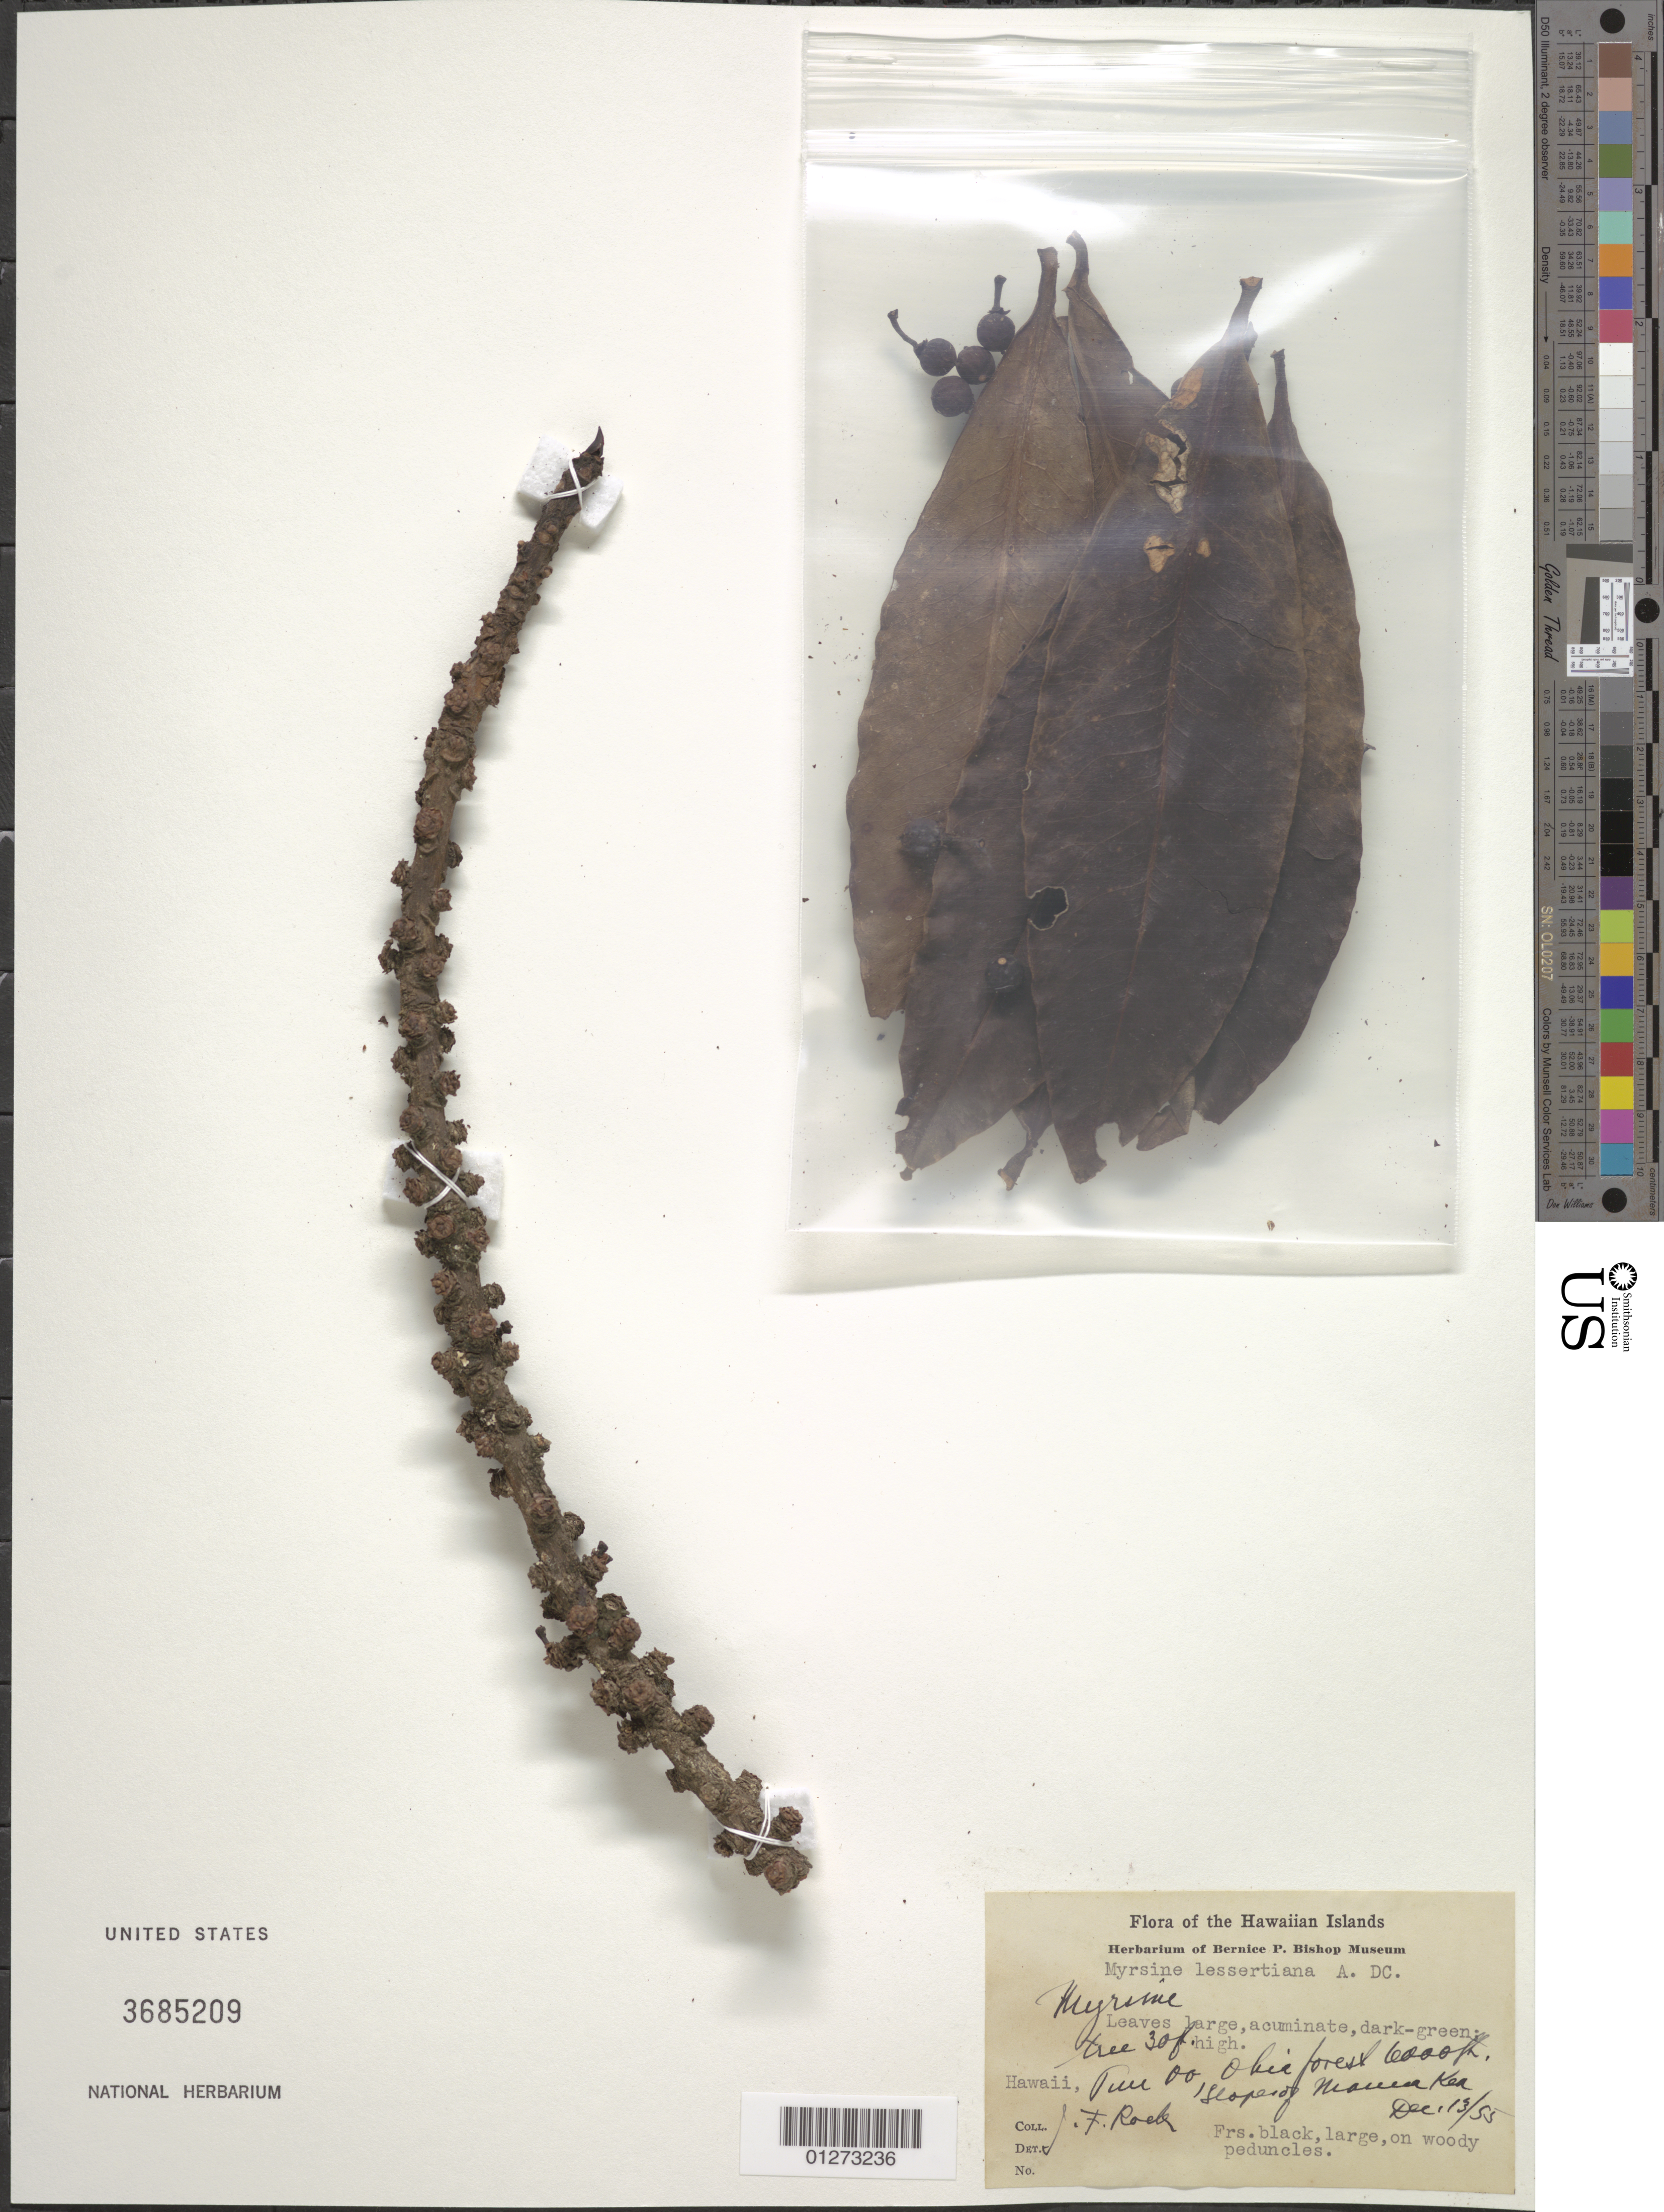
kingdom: Plantae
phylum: Tracheophyta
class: Magnoliopsida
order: Ericales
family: Primulaceae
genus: Myrsine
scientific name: Myrsine lessertiana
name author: A. DC.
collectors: J. F. Rock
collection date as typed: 13 dec 1955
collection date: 1955-12-13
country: United States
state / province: Hawaii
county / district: Hawaii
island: Hawaii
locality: Pu'u Oo, slopes of Mauna Kea.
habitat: Ohia forest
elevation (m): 1829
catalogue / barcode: US 3685209